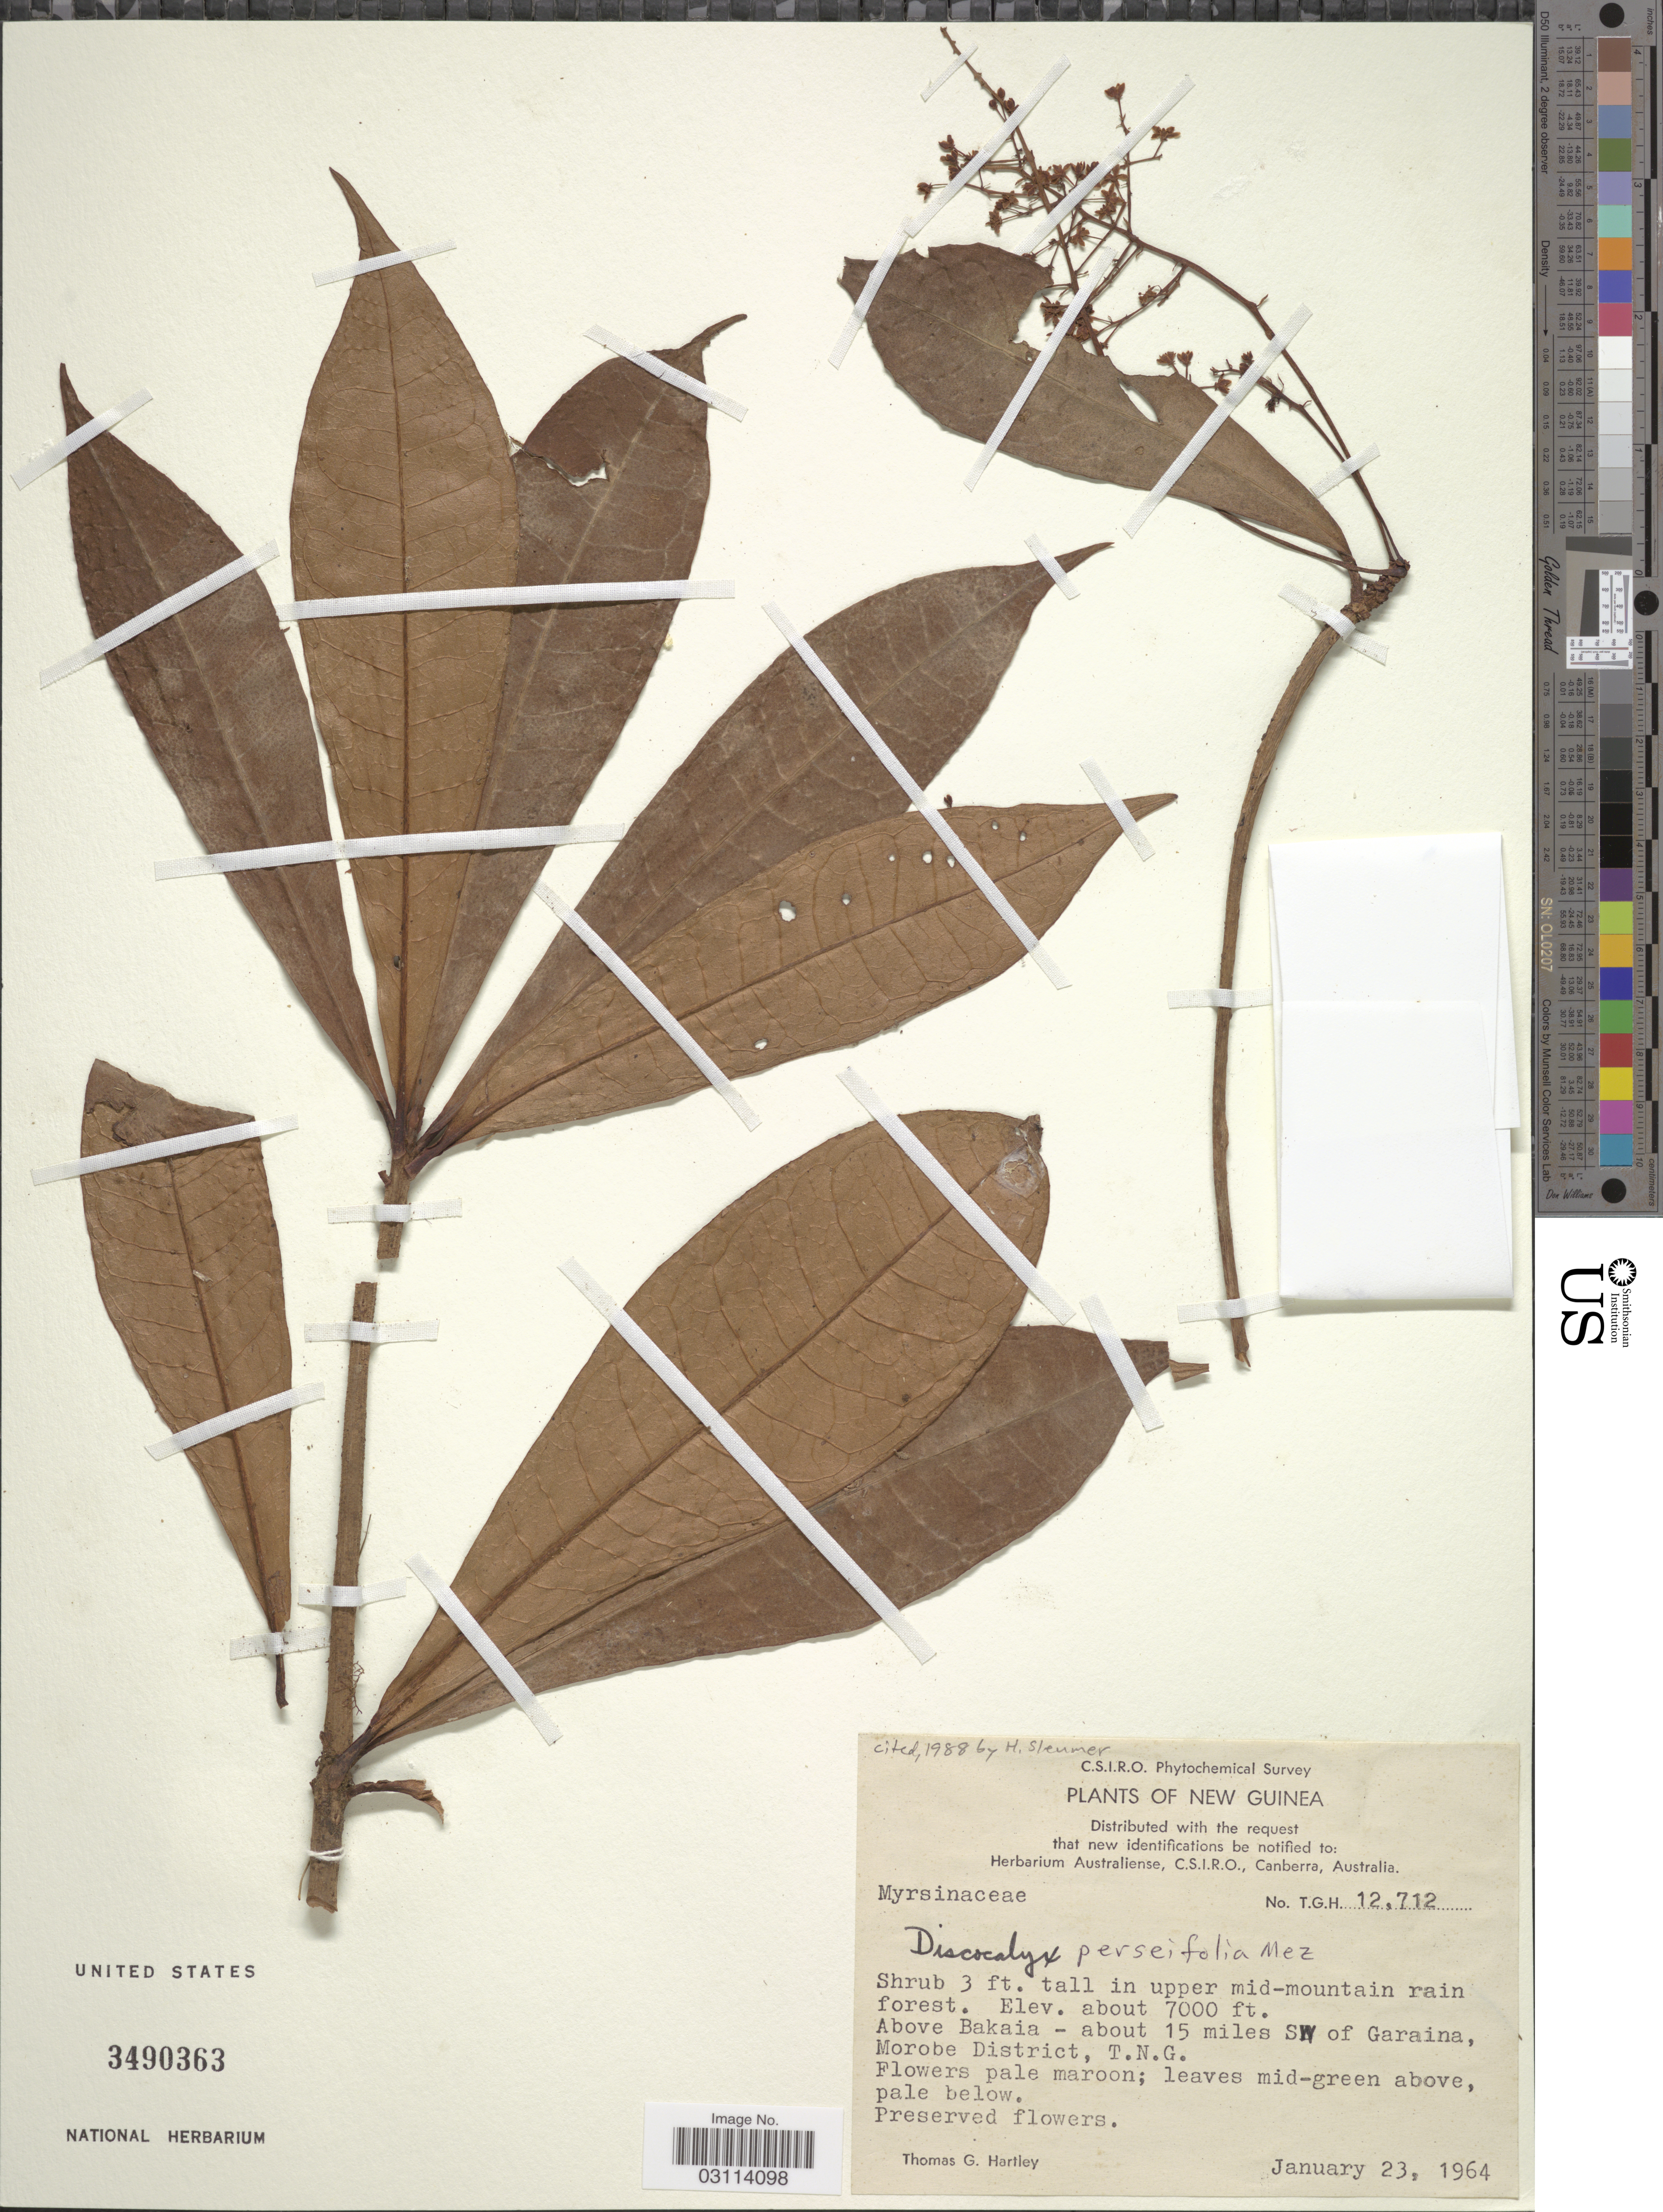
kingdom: Plantae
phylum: Tracheophyta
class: Magnoliopsida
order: Ericales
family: Primulaceae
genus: Discocalyx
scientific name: Discocalyx perseifolia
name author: Mez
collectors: T. G. Hartley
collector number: T.G.H. 12712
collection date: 1964-01-23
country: Papua New Guinea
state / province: Morobe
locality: New Guinea. Above Bakaia - about 15 miles SW of Garaina, Morobe District, T.N.G.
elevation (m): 2134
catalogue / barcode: US 3490363